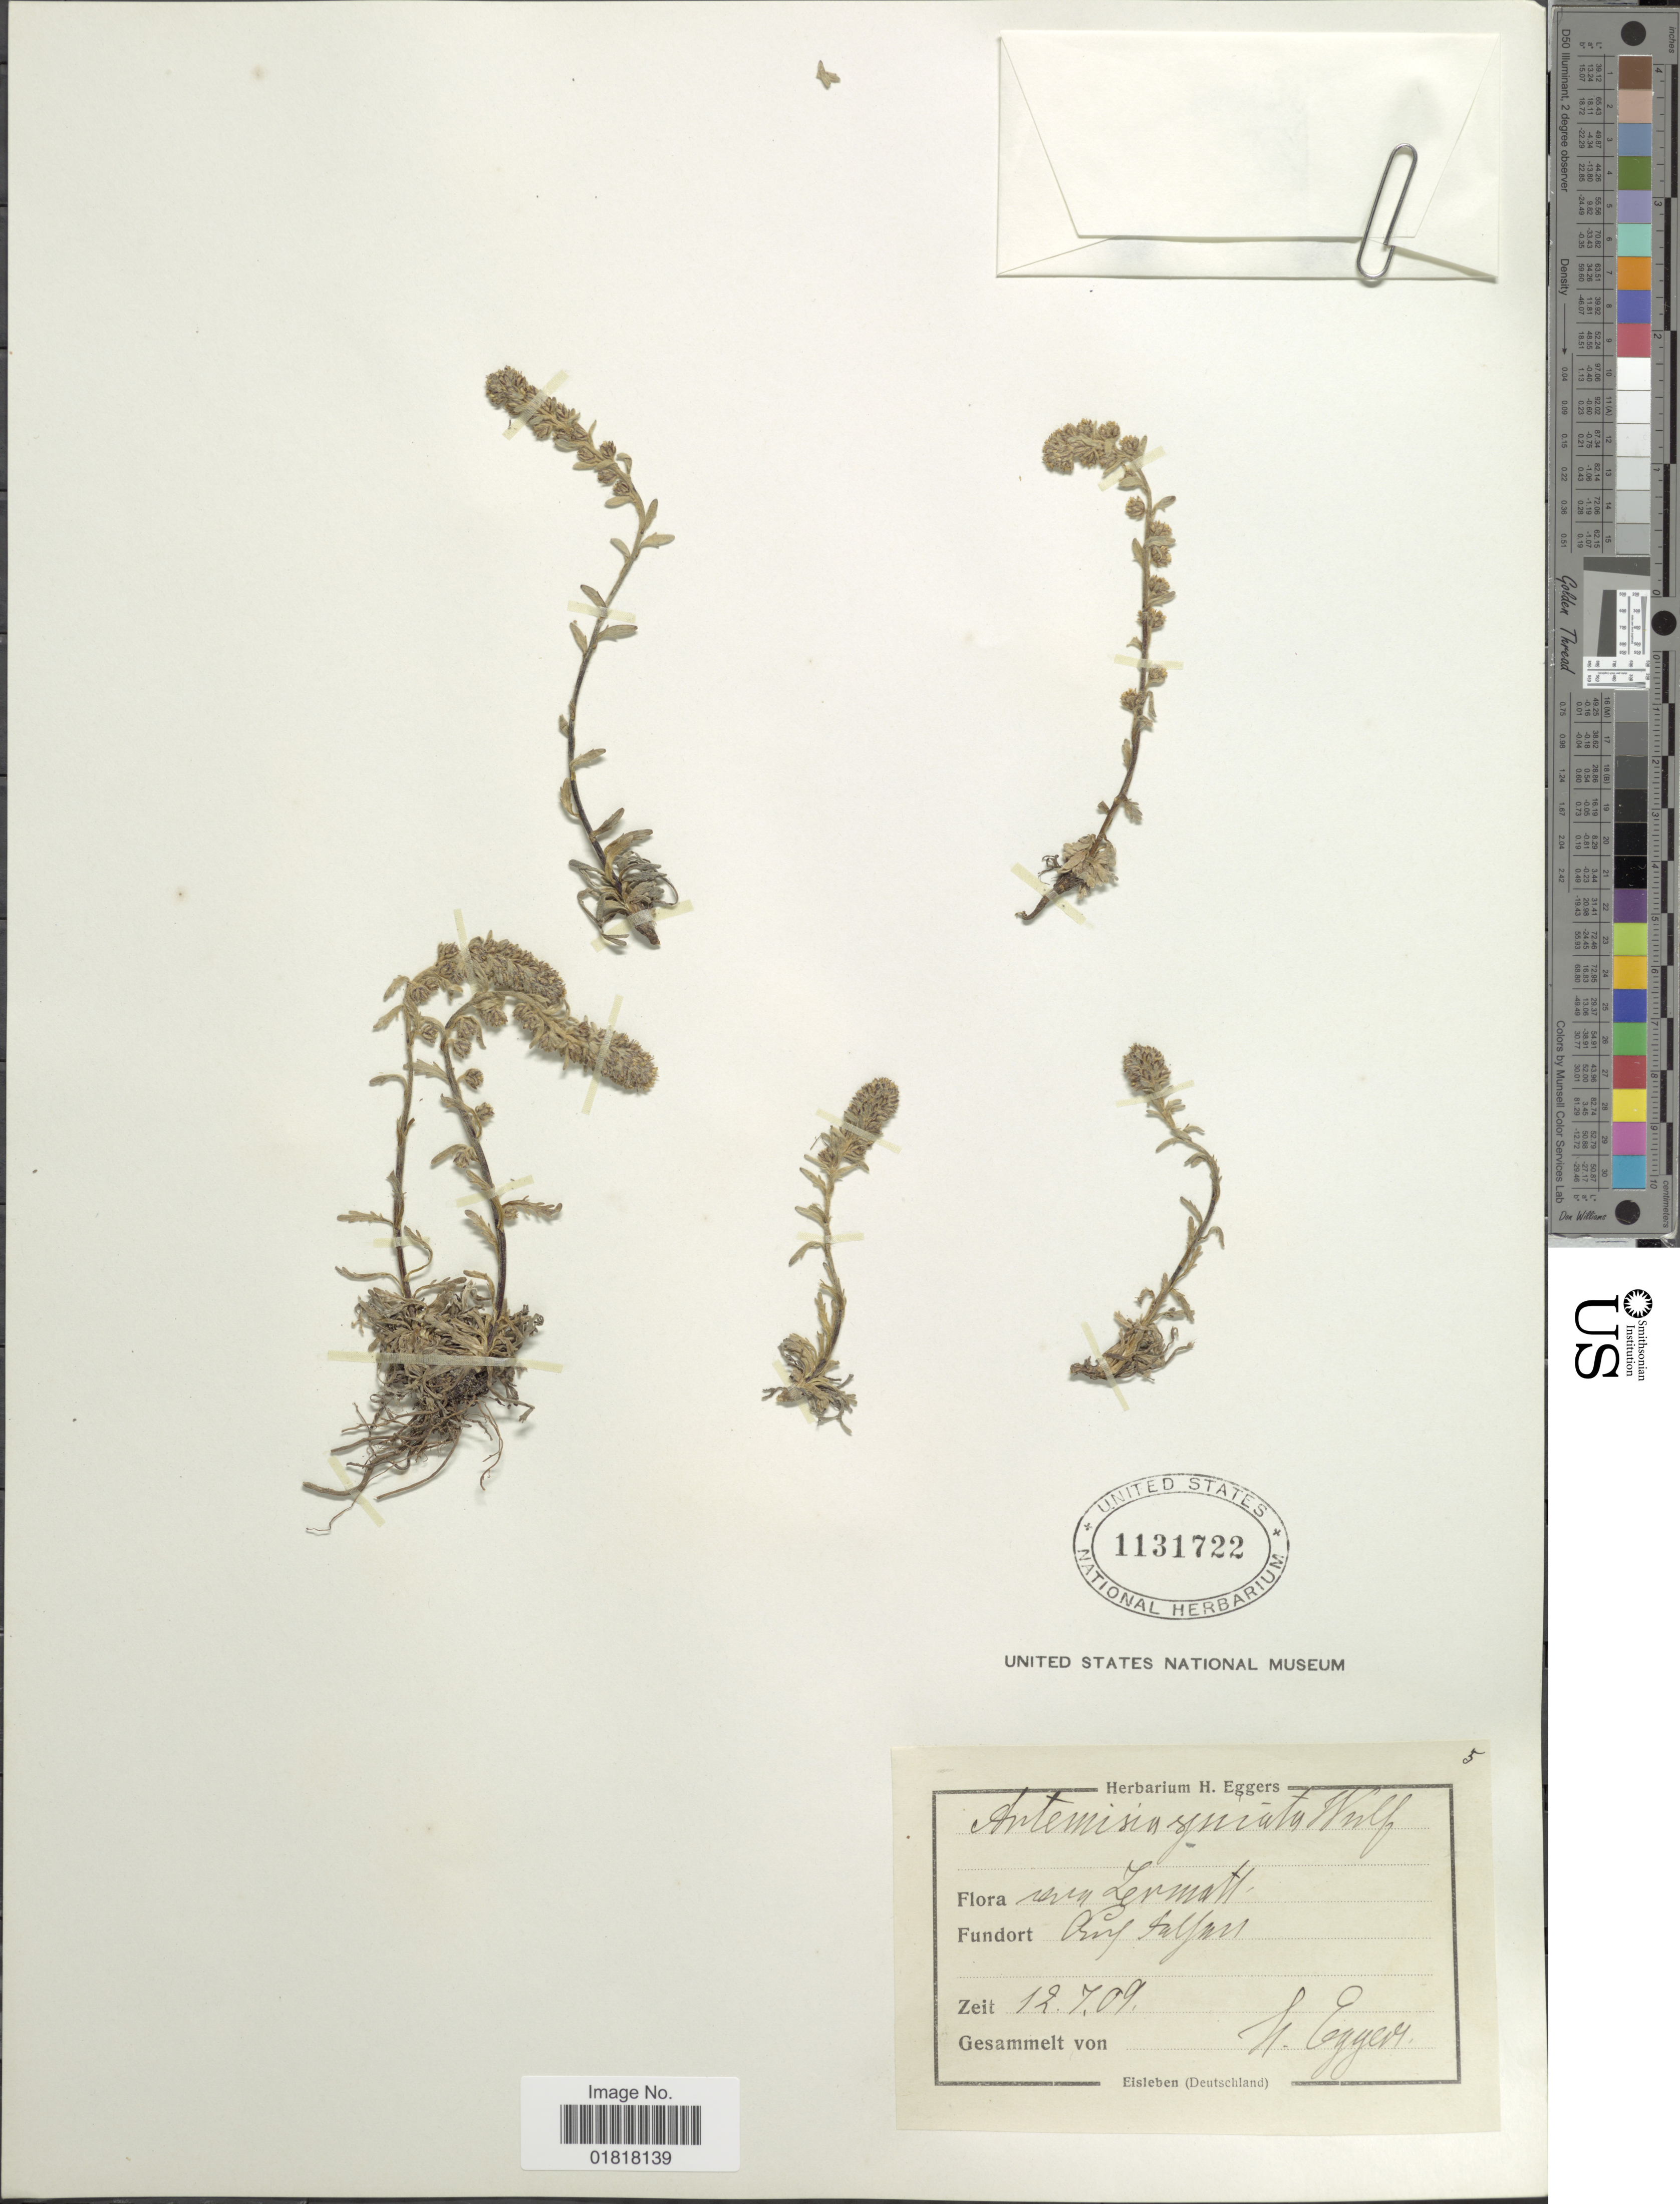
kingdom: Plantae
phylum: Tracheophyta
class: Magnoliopsida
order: Asterales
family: Asteraceae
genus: Artemisia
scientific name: Artemisia spicata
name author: (Baumg.) Wulfen ex Jacq.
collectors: H. Eggers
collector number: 05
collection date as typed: Transcribed d/m/y: 12/7/9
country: Switzerland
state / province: Valais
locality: Zermatt, Salgesch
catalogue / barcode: US 1131722